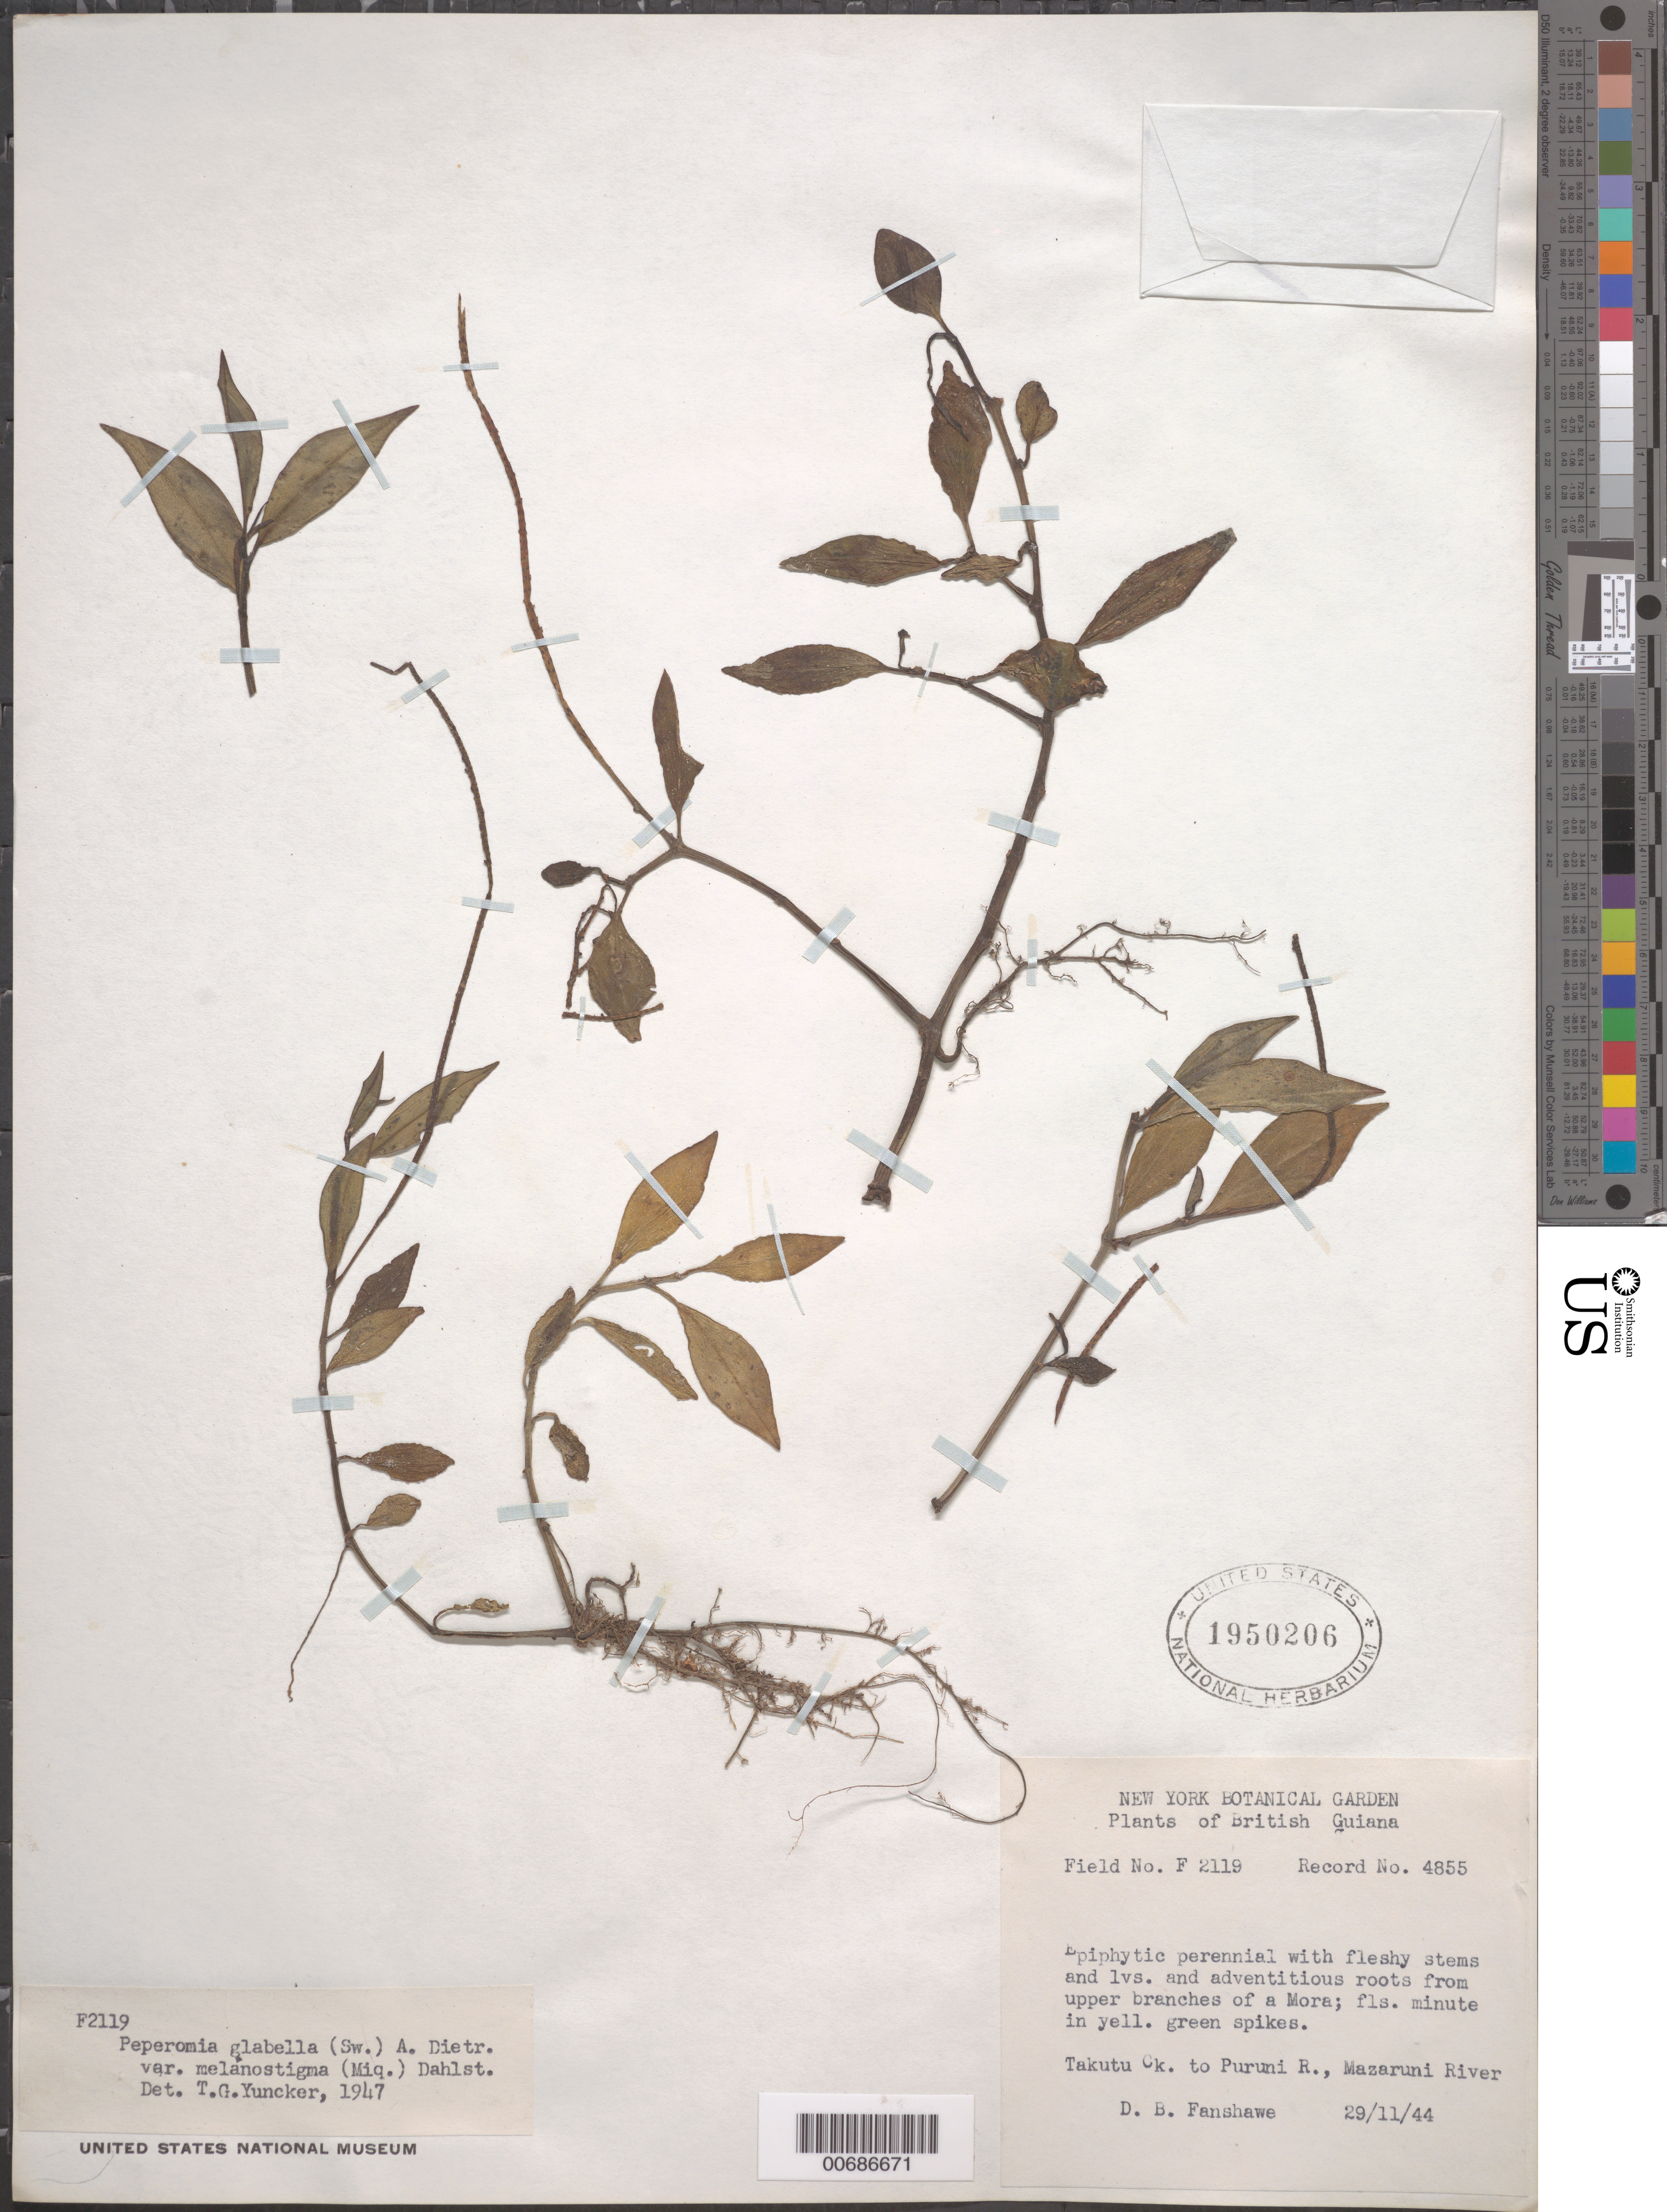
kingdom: Plantae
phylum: Tracheophyta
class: Magnoliopsida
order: Piperales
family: Piperaceae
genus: Peperomia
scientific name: Peperomia glabella var. melanostigma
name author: (Miq.) Dahlst.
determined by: Yuncker, T. G.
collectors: D. B. Fanshawe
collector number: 4855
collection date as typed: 29-Nov-44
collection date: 1944-11-29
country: Guyana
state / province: U. Takutu-U. Essequibo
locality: Takutu Creek to Puruni River, Mazaruni River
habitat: Upper branches of Mora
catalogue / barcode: US 1950206